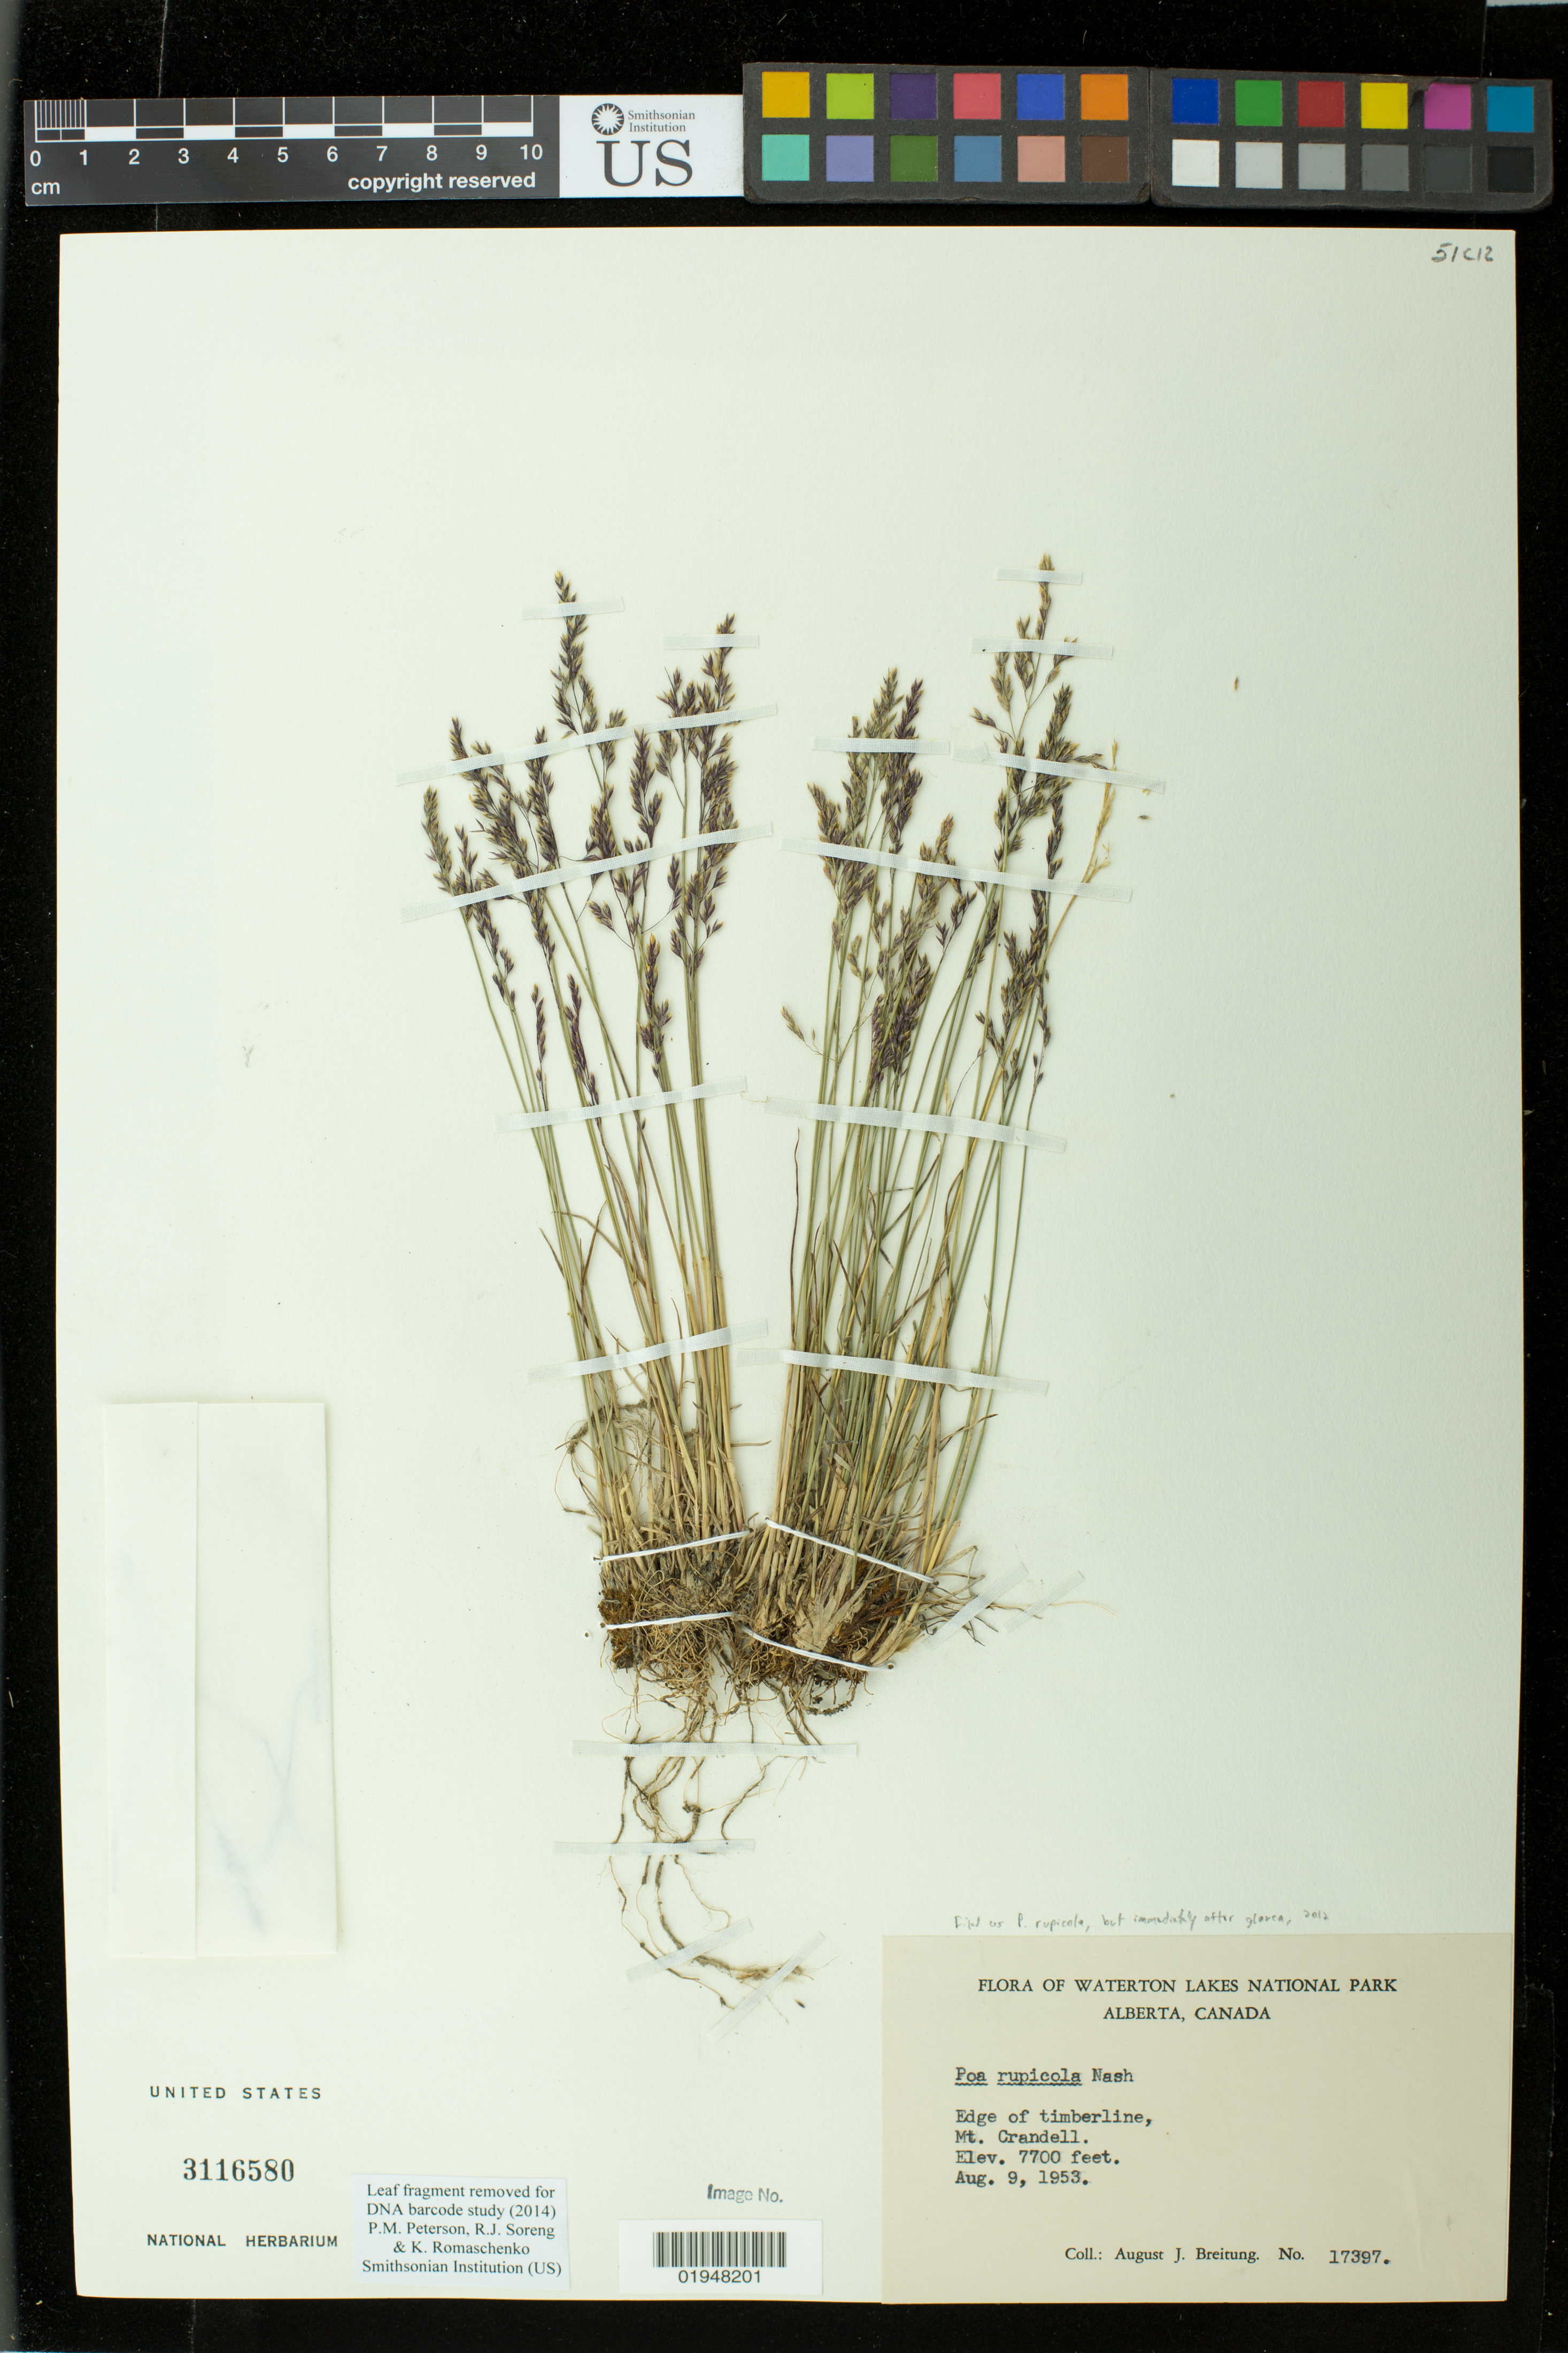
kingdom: Plantae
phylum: Tracheophyta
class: Liliopsida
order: Poales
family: Poaceae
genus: Poa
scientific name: Poa rupicola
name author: ex Rydb.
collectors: A. Breitung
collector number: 17397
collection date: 1953-08-09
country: Canada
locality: Waterton Lakes National Park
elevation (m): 2347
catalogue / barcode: US 3116580